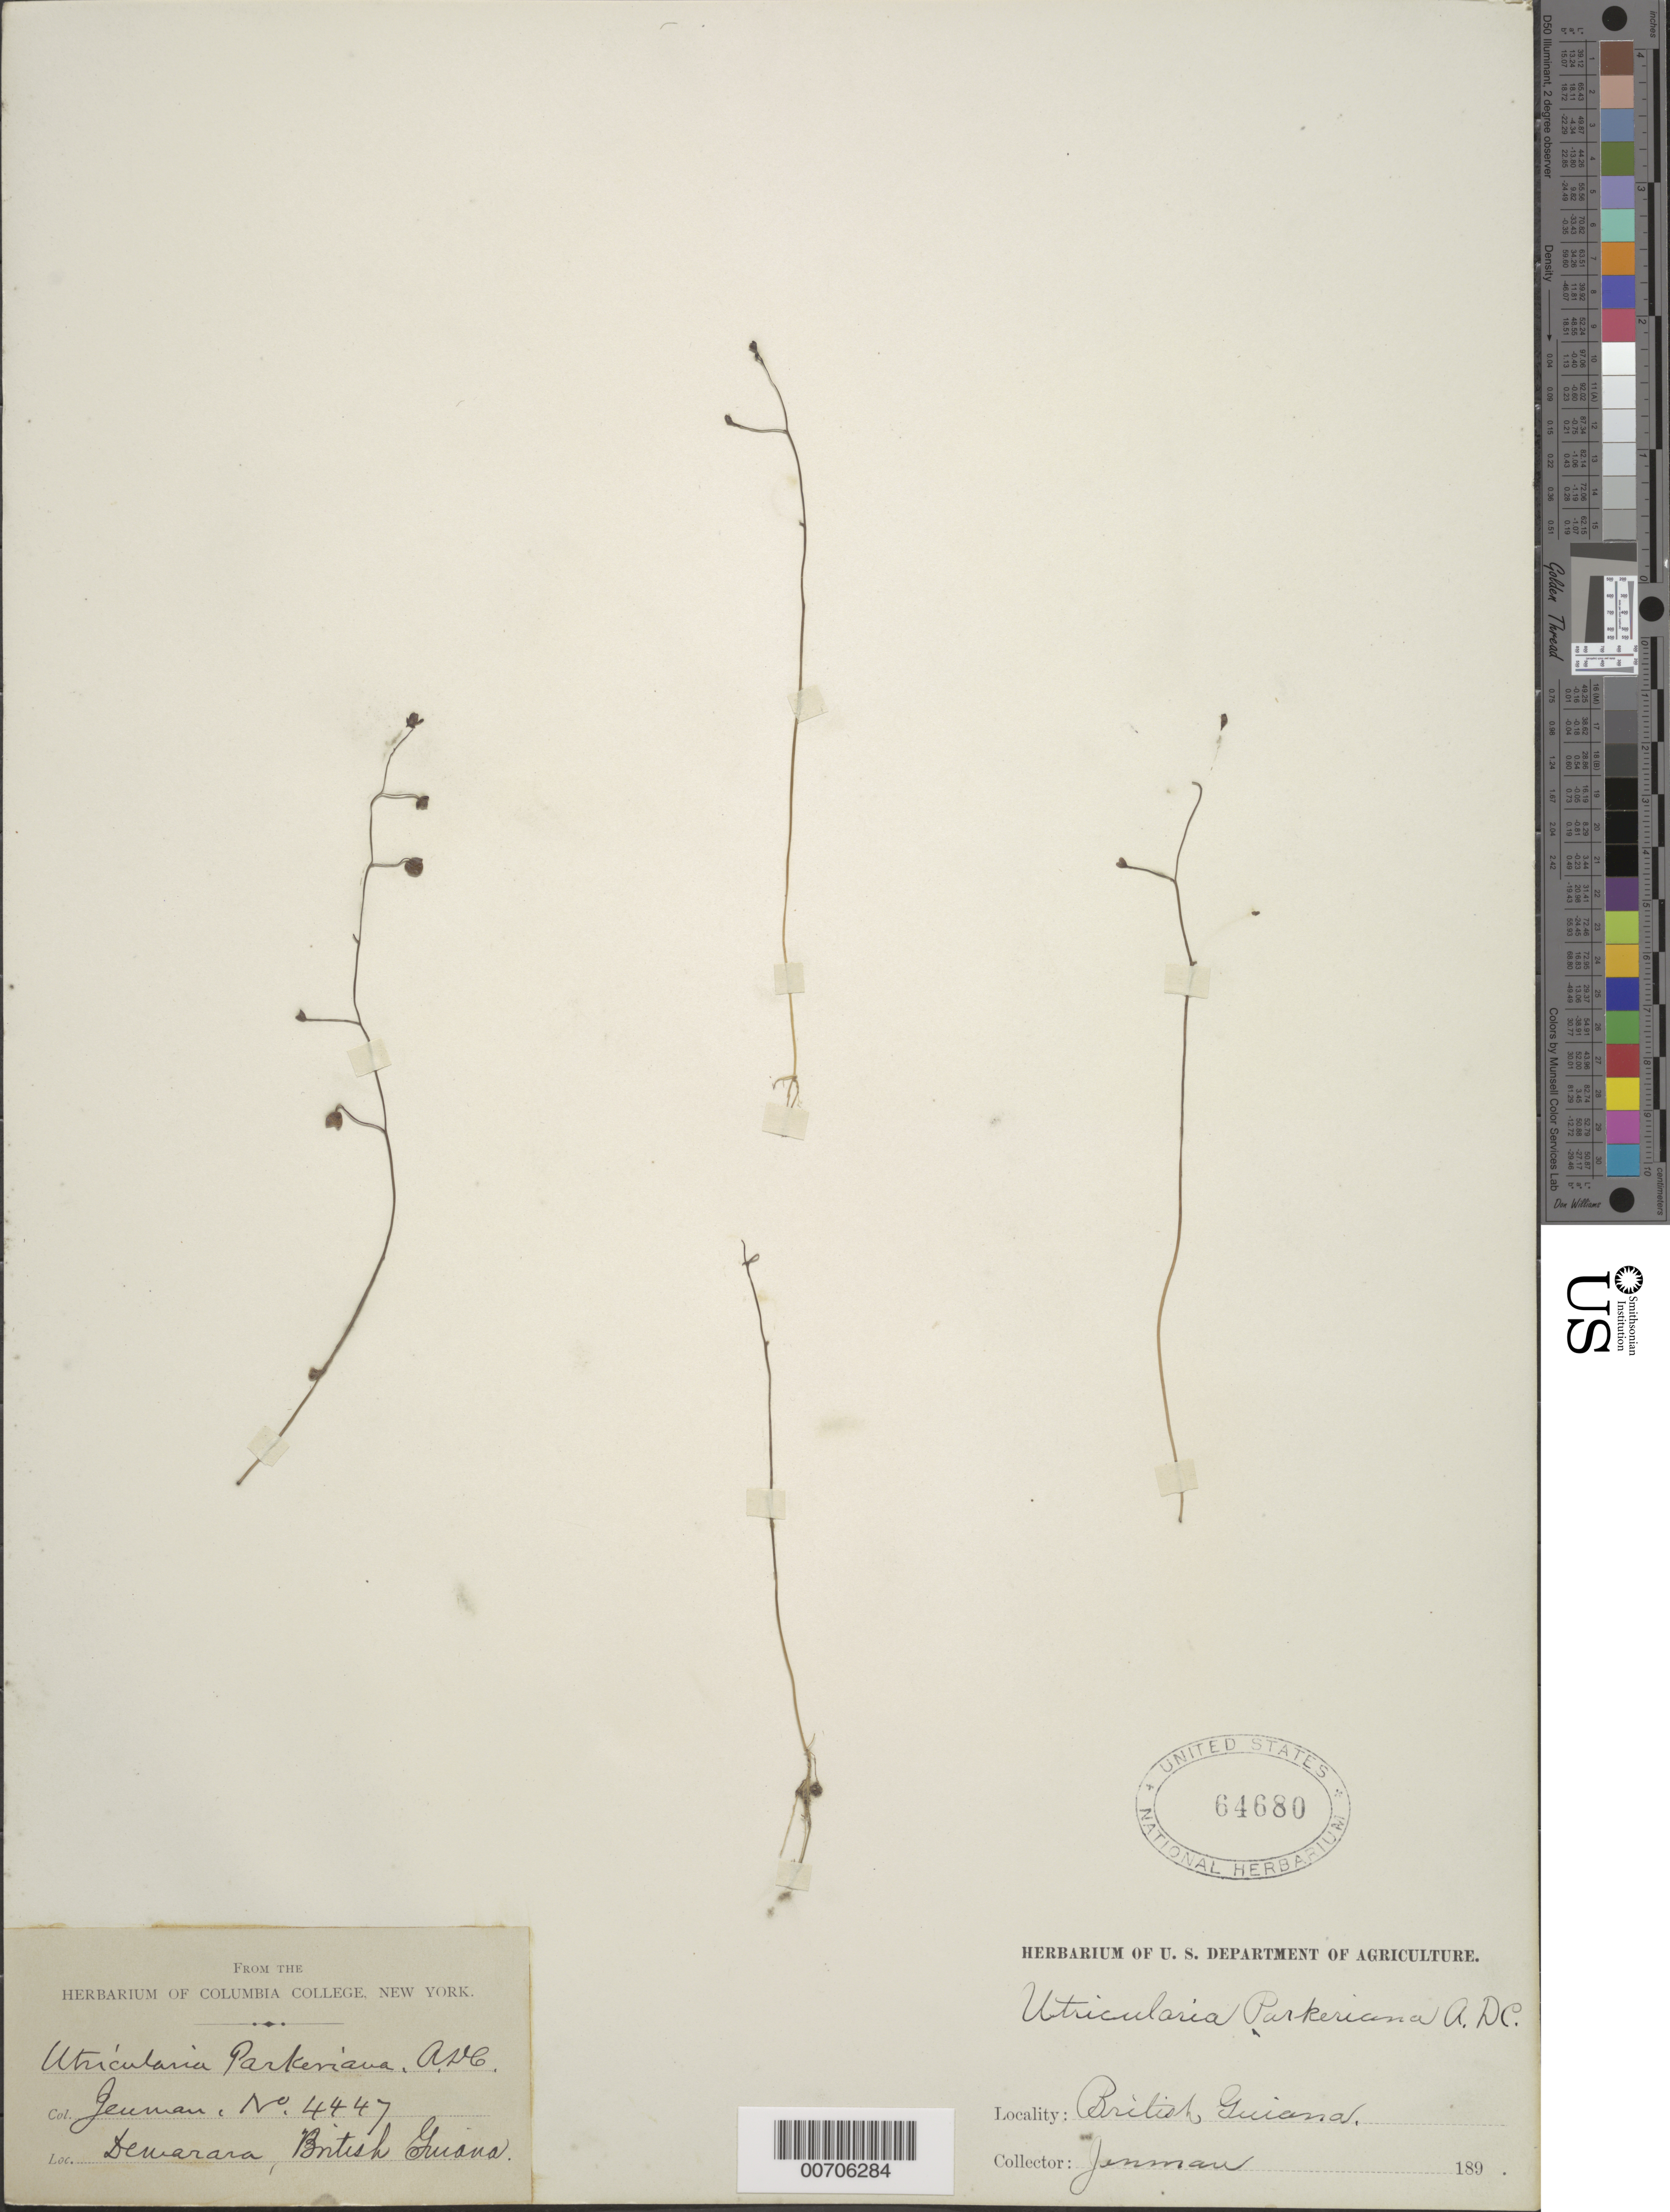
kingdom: Plantae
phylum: Tracheophyta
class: Magnoliopsida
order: Lamiales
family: Lentibulariaceae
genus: Utricularia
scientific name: Utricularia parkeriana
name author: A. DC.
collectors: G. S. Jenman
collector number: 4447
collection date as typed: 189?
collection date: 1890/1899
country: Guyana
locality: Demerara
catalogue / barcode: US 64680